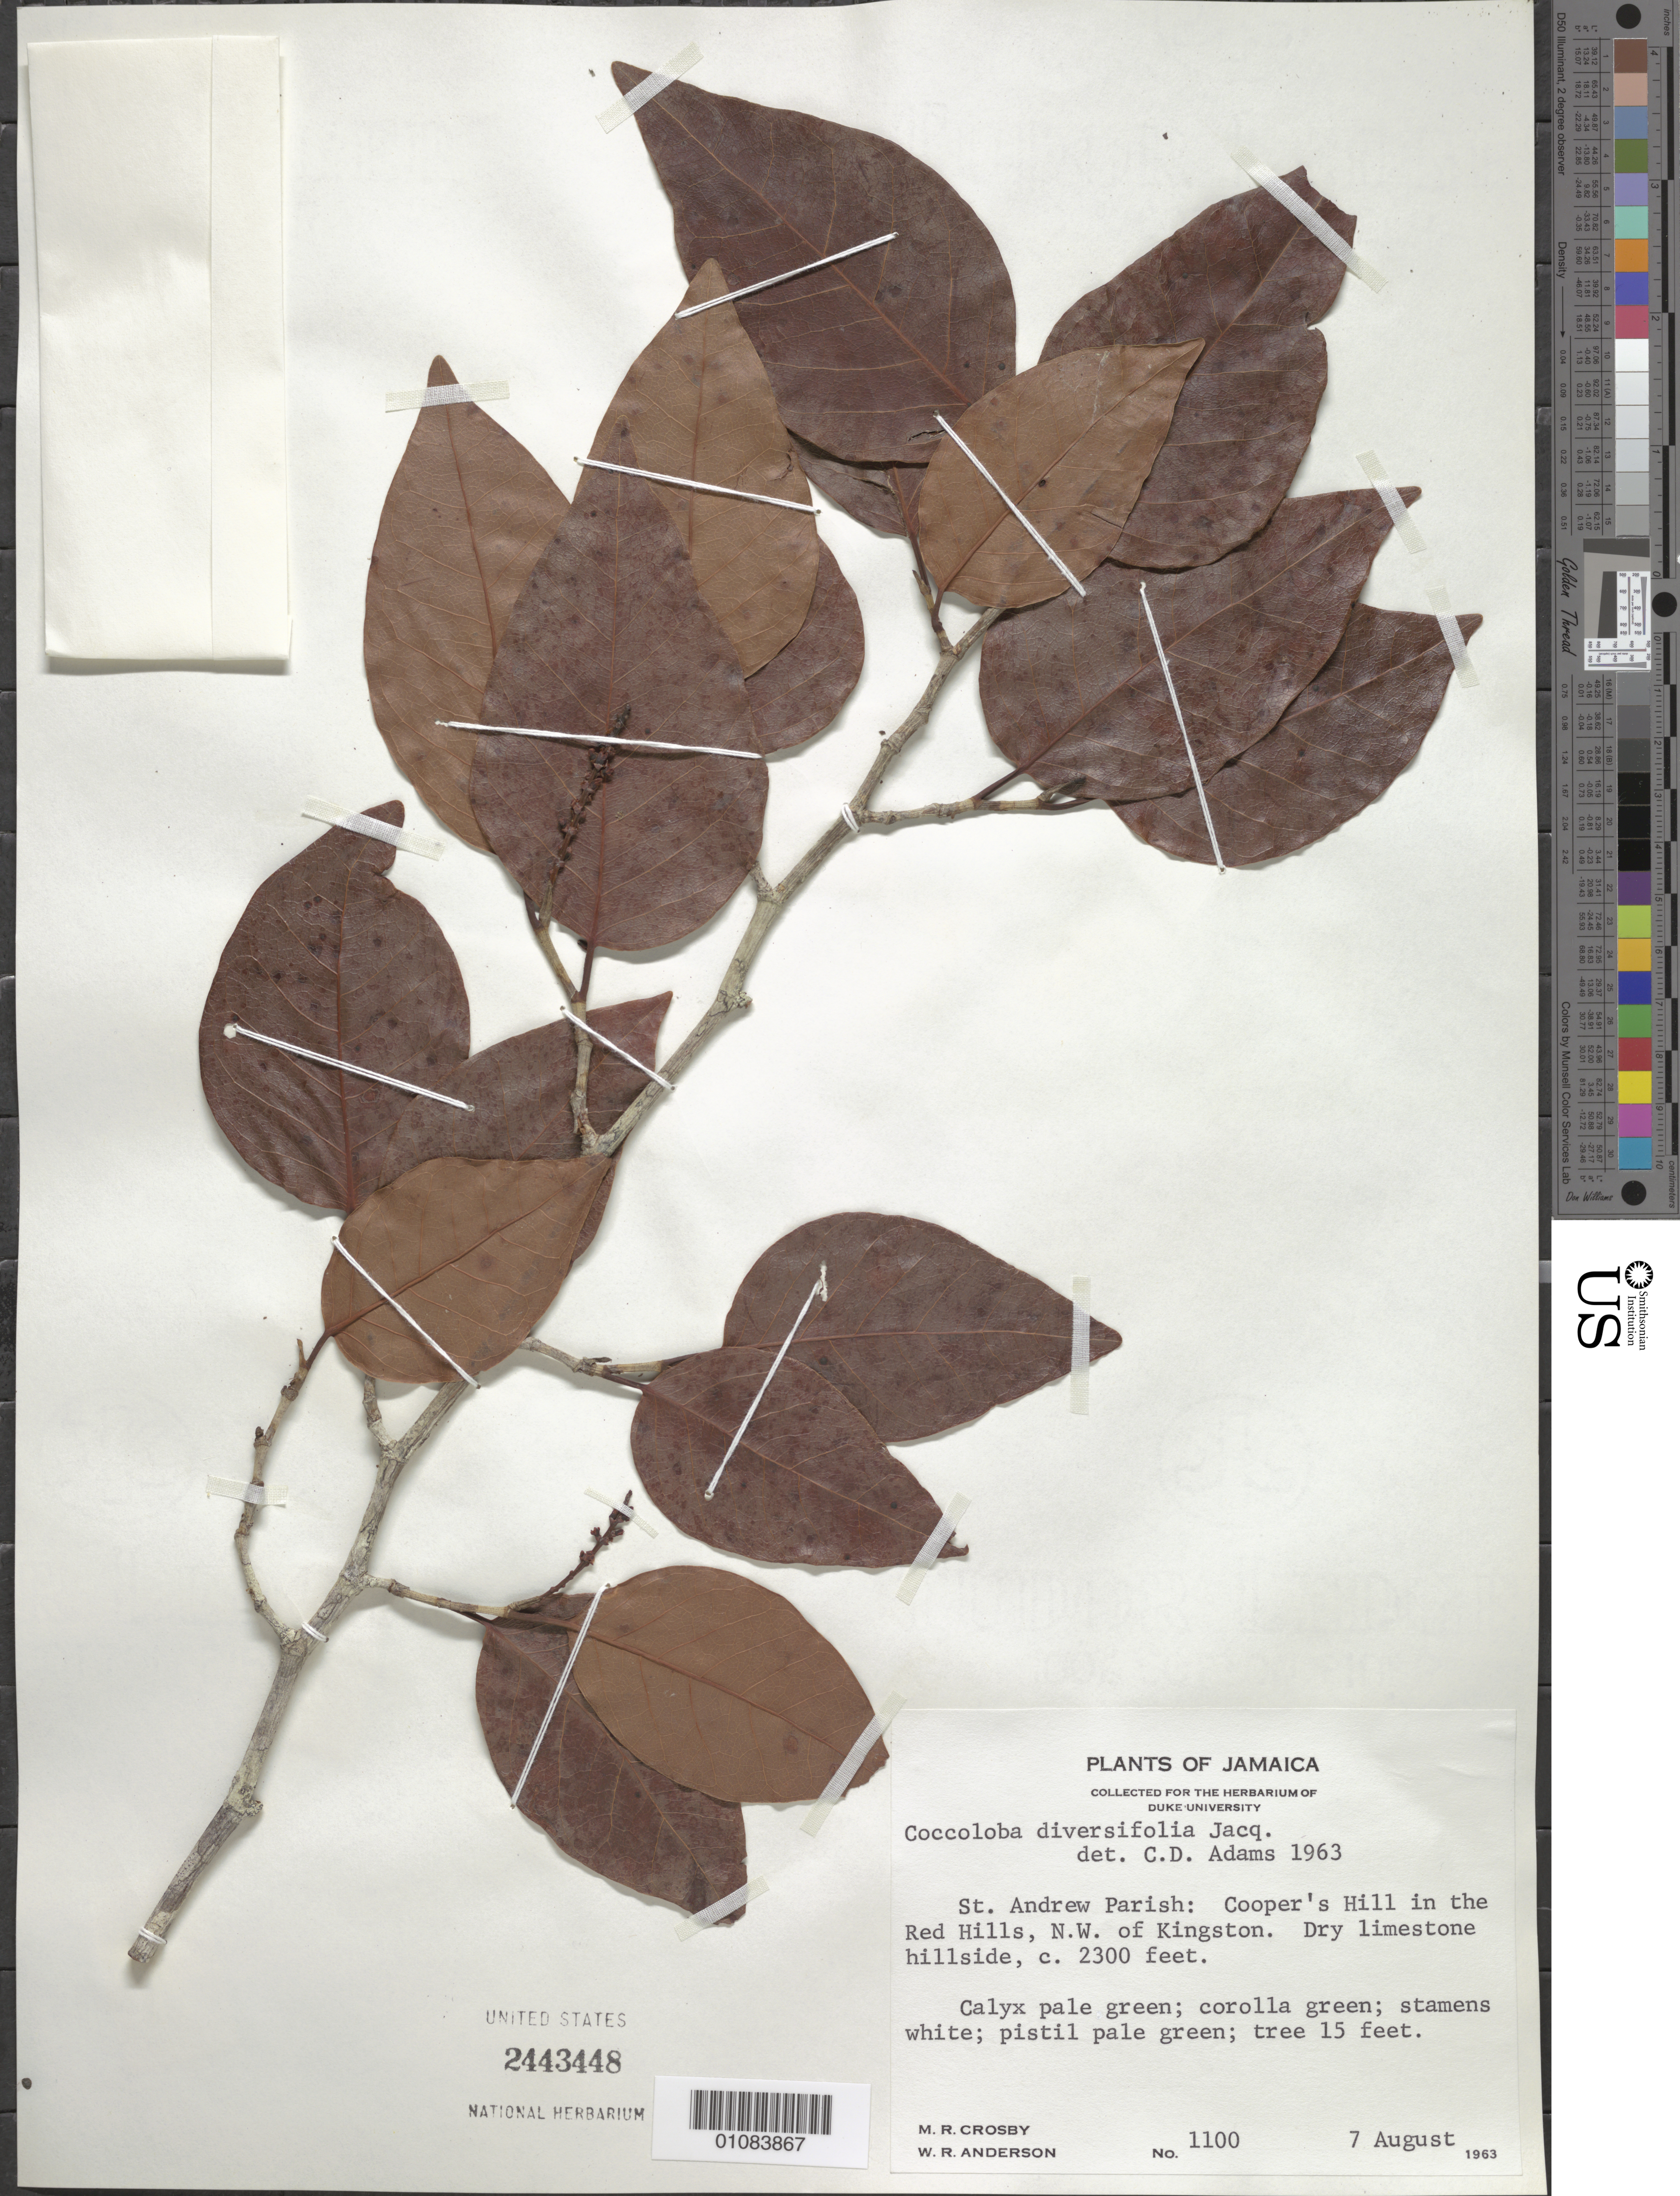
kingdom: Plantae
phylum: Tracheophyta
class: Magnoliopsida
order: Caryophyllales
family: Polygonaceae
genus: Coccoloba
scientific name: Coccoloba diversifolia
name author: Jacq.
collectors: M. R. Crosby & T. P. Anderson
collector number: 1100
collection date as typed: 07 Aug 1963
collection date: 1963-08-07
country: Jamaica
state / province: Saint Andrew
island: Jamaica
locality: Cooper's Hill in the Red Hills, NW of Kingston.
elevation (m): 701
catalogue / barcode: US 2442448